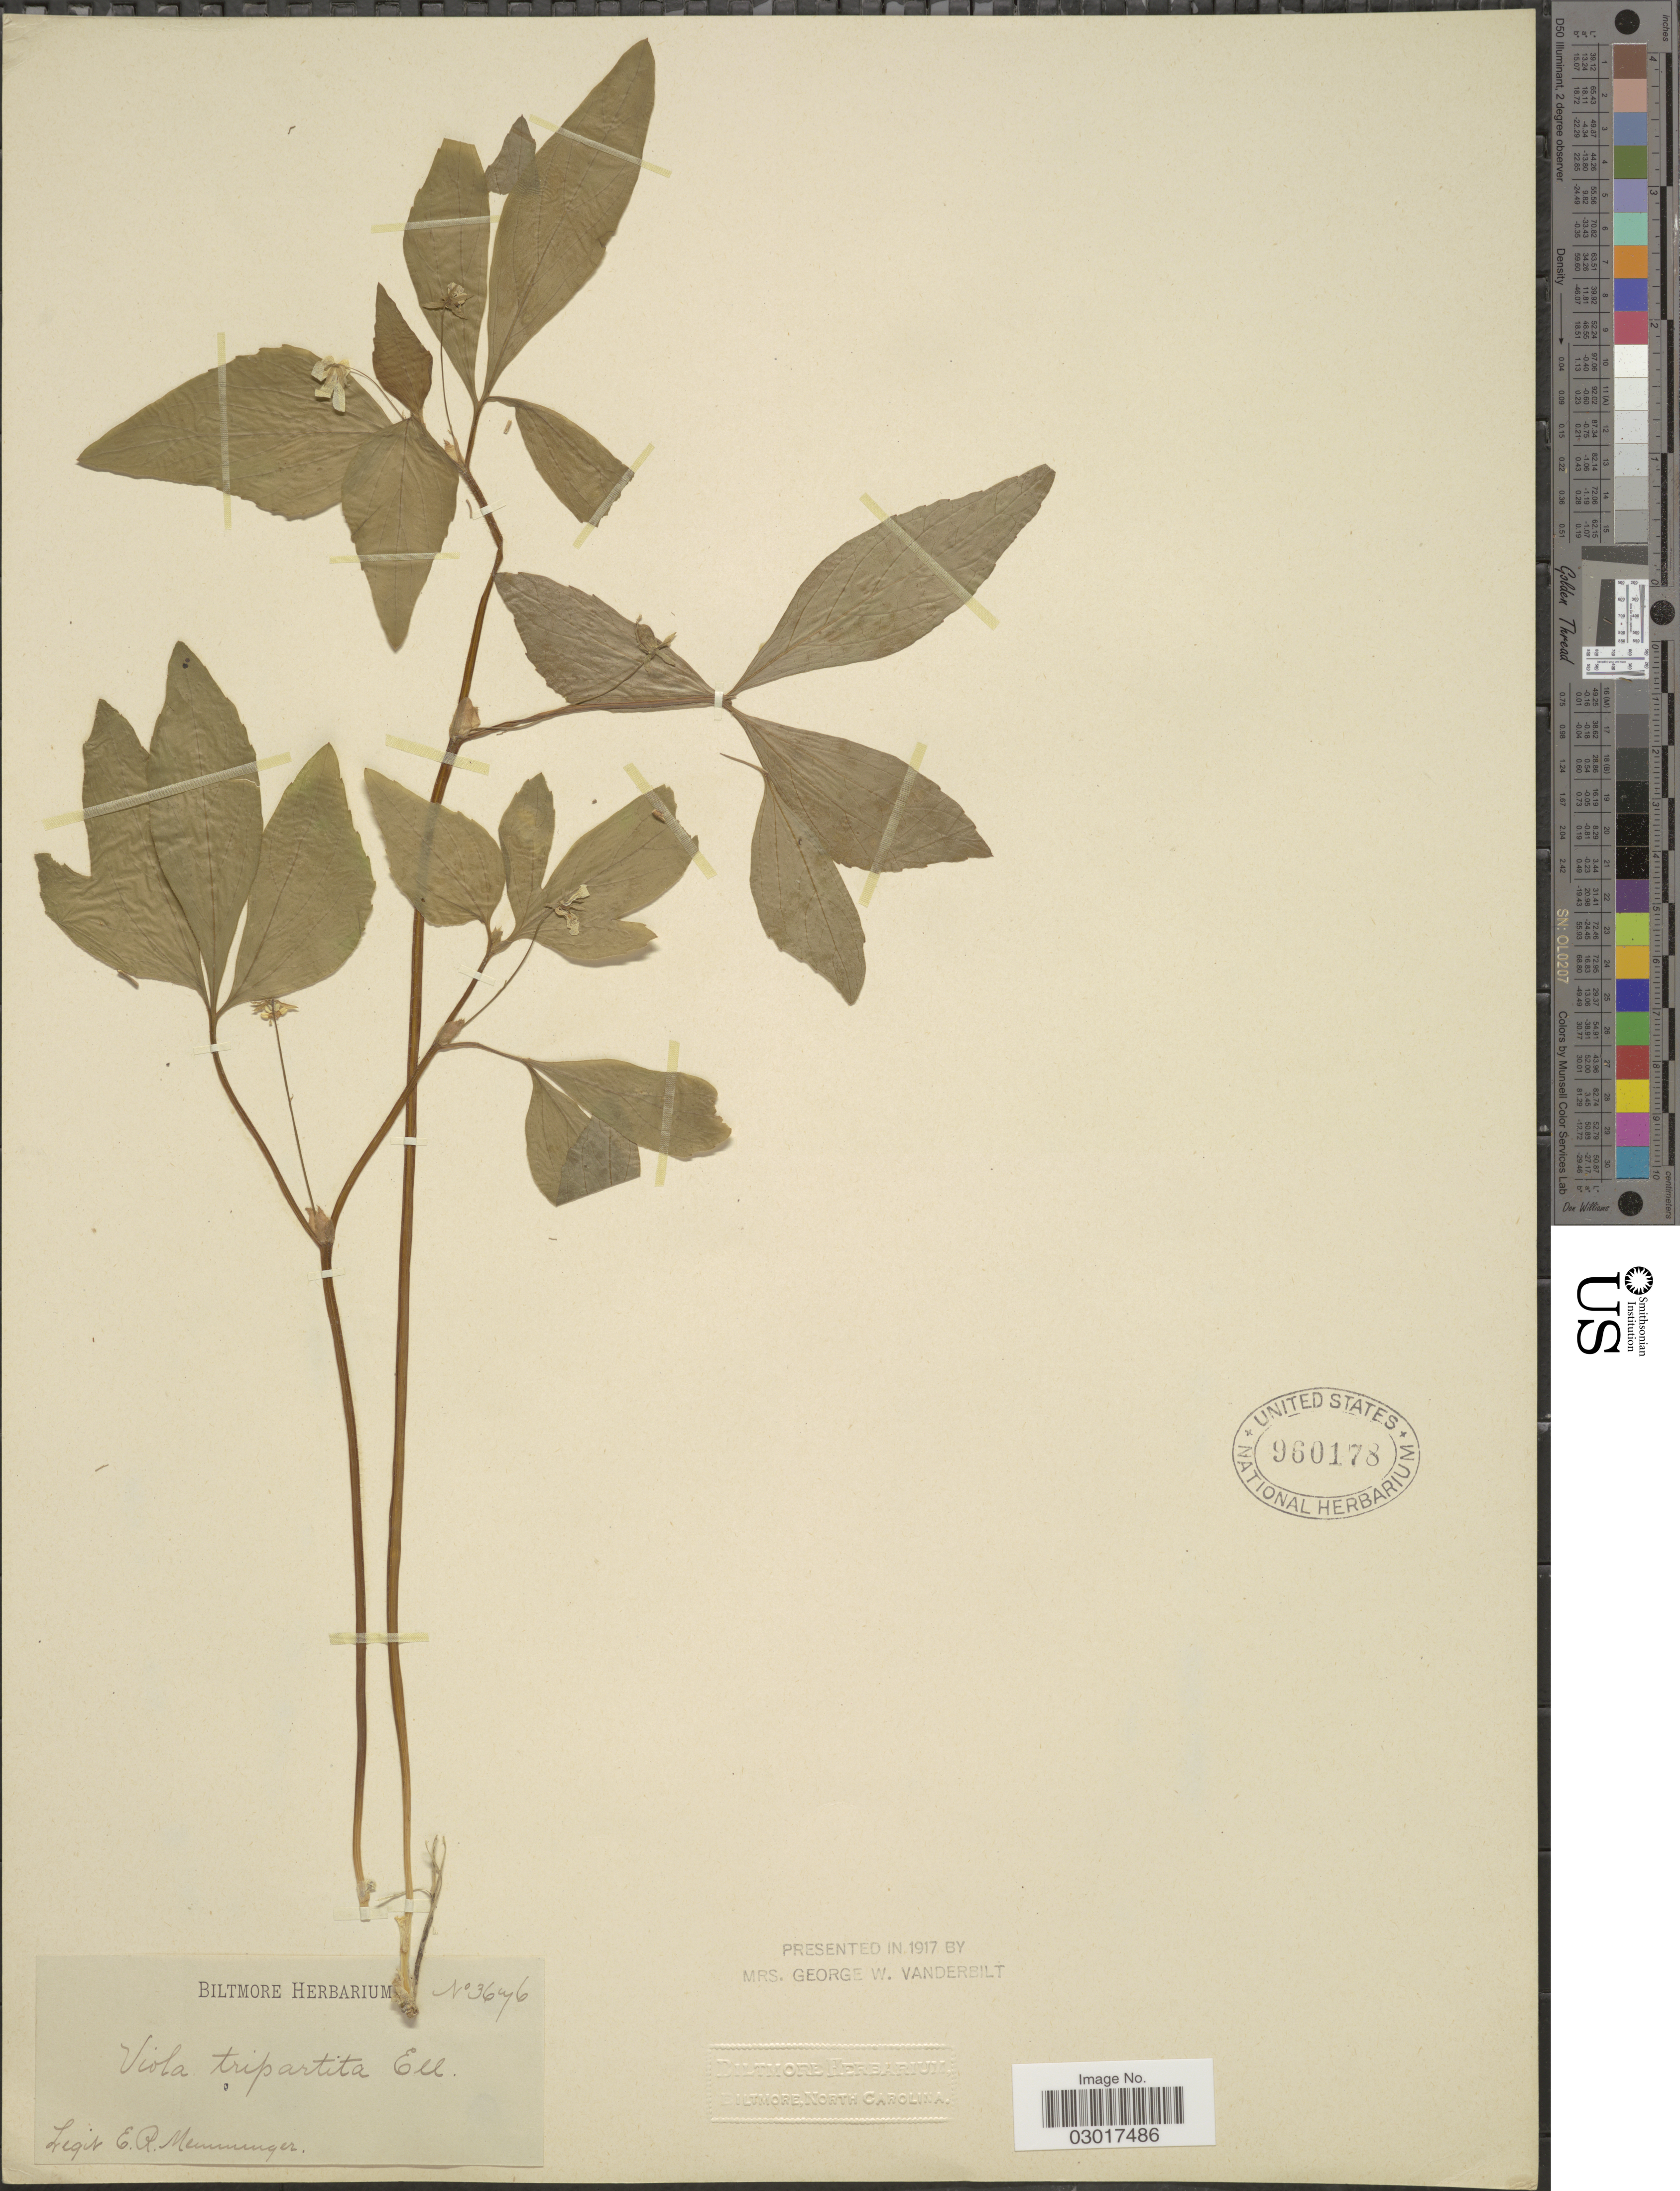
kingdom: Plantae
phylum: Tracheophyta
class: Magnoliopsida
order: Malpighiales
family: Violaceae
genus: Viola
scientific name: Viola tripartita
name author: Elliott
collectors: E. Memminger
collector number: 3676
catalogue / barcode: US 960178